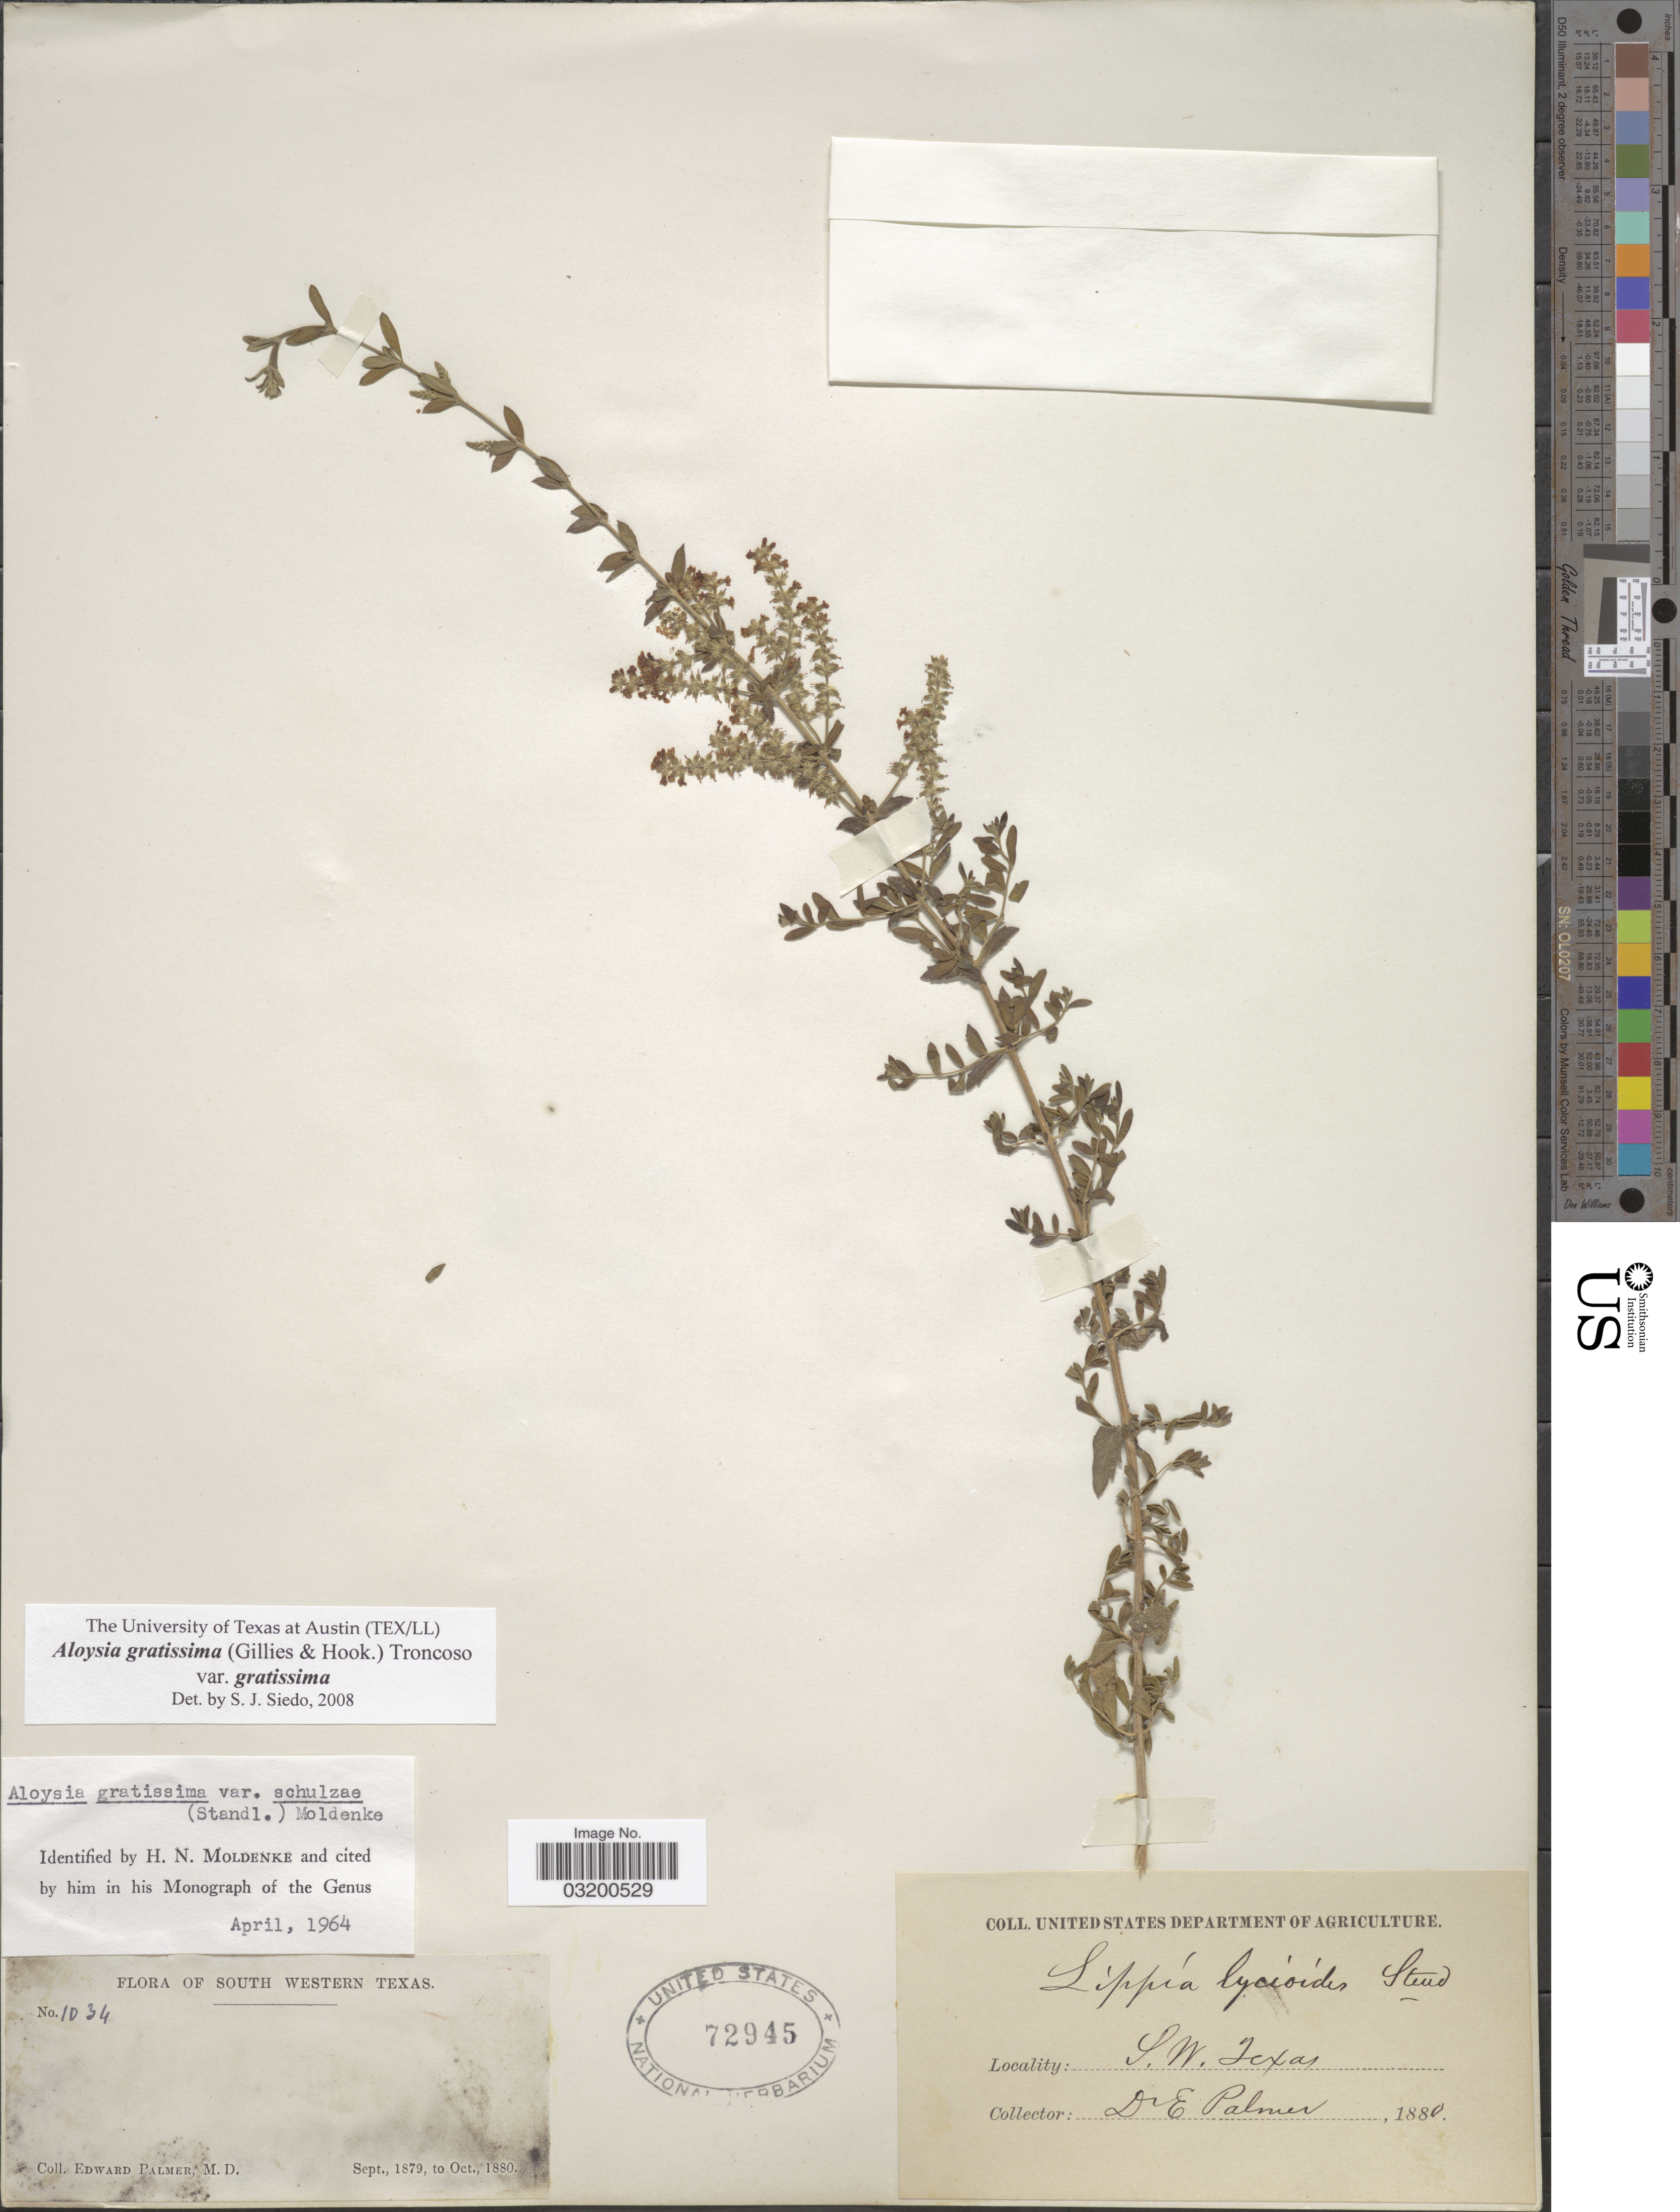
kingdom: Plantae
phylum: Tracheophyta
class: Magnoliopsida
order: Lamiales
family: Verbenaceae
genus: Aloysia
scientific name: Aloysia gratissima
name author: (Gillies & Hook.) Tronc.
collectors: E. Palmer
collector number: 1034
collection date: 1880-10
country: United States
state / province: Texas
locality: South Western Texas.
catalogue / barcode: US 72945